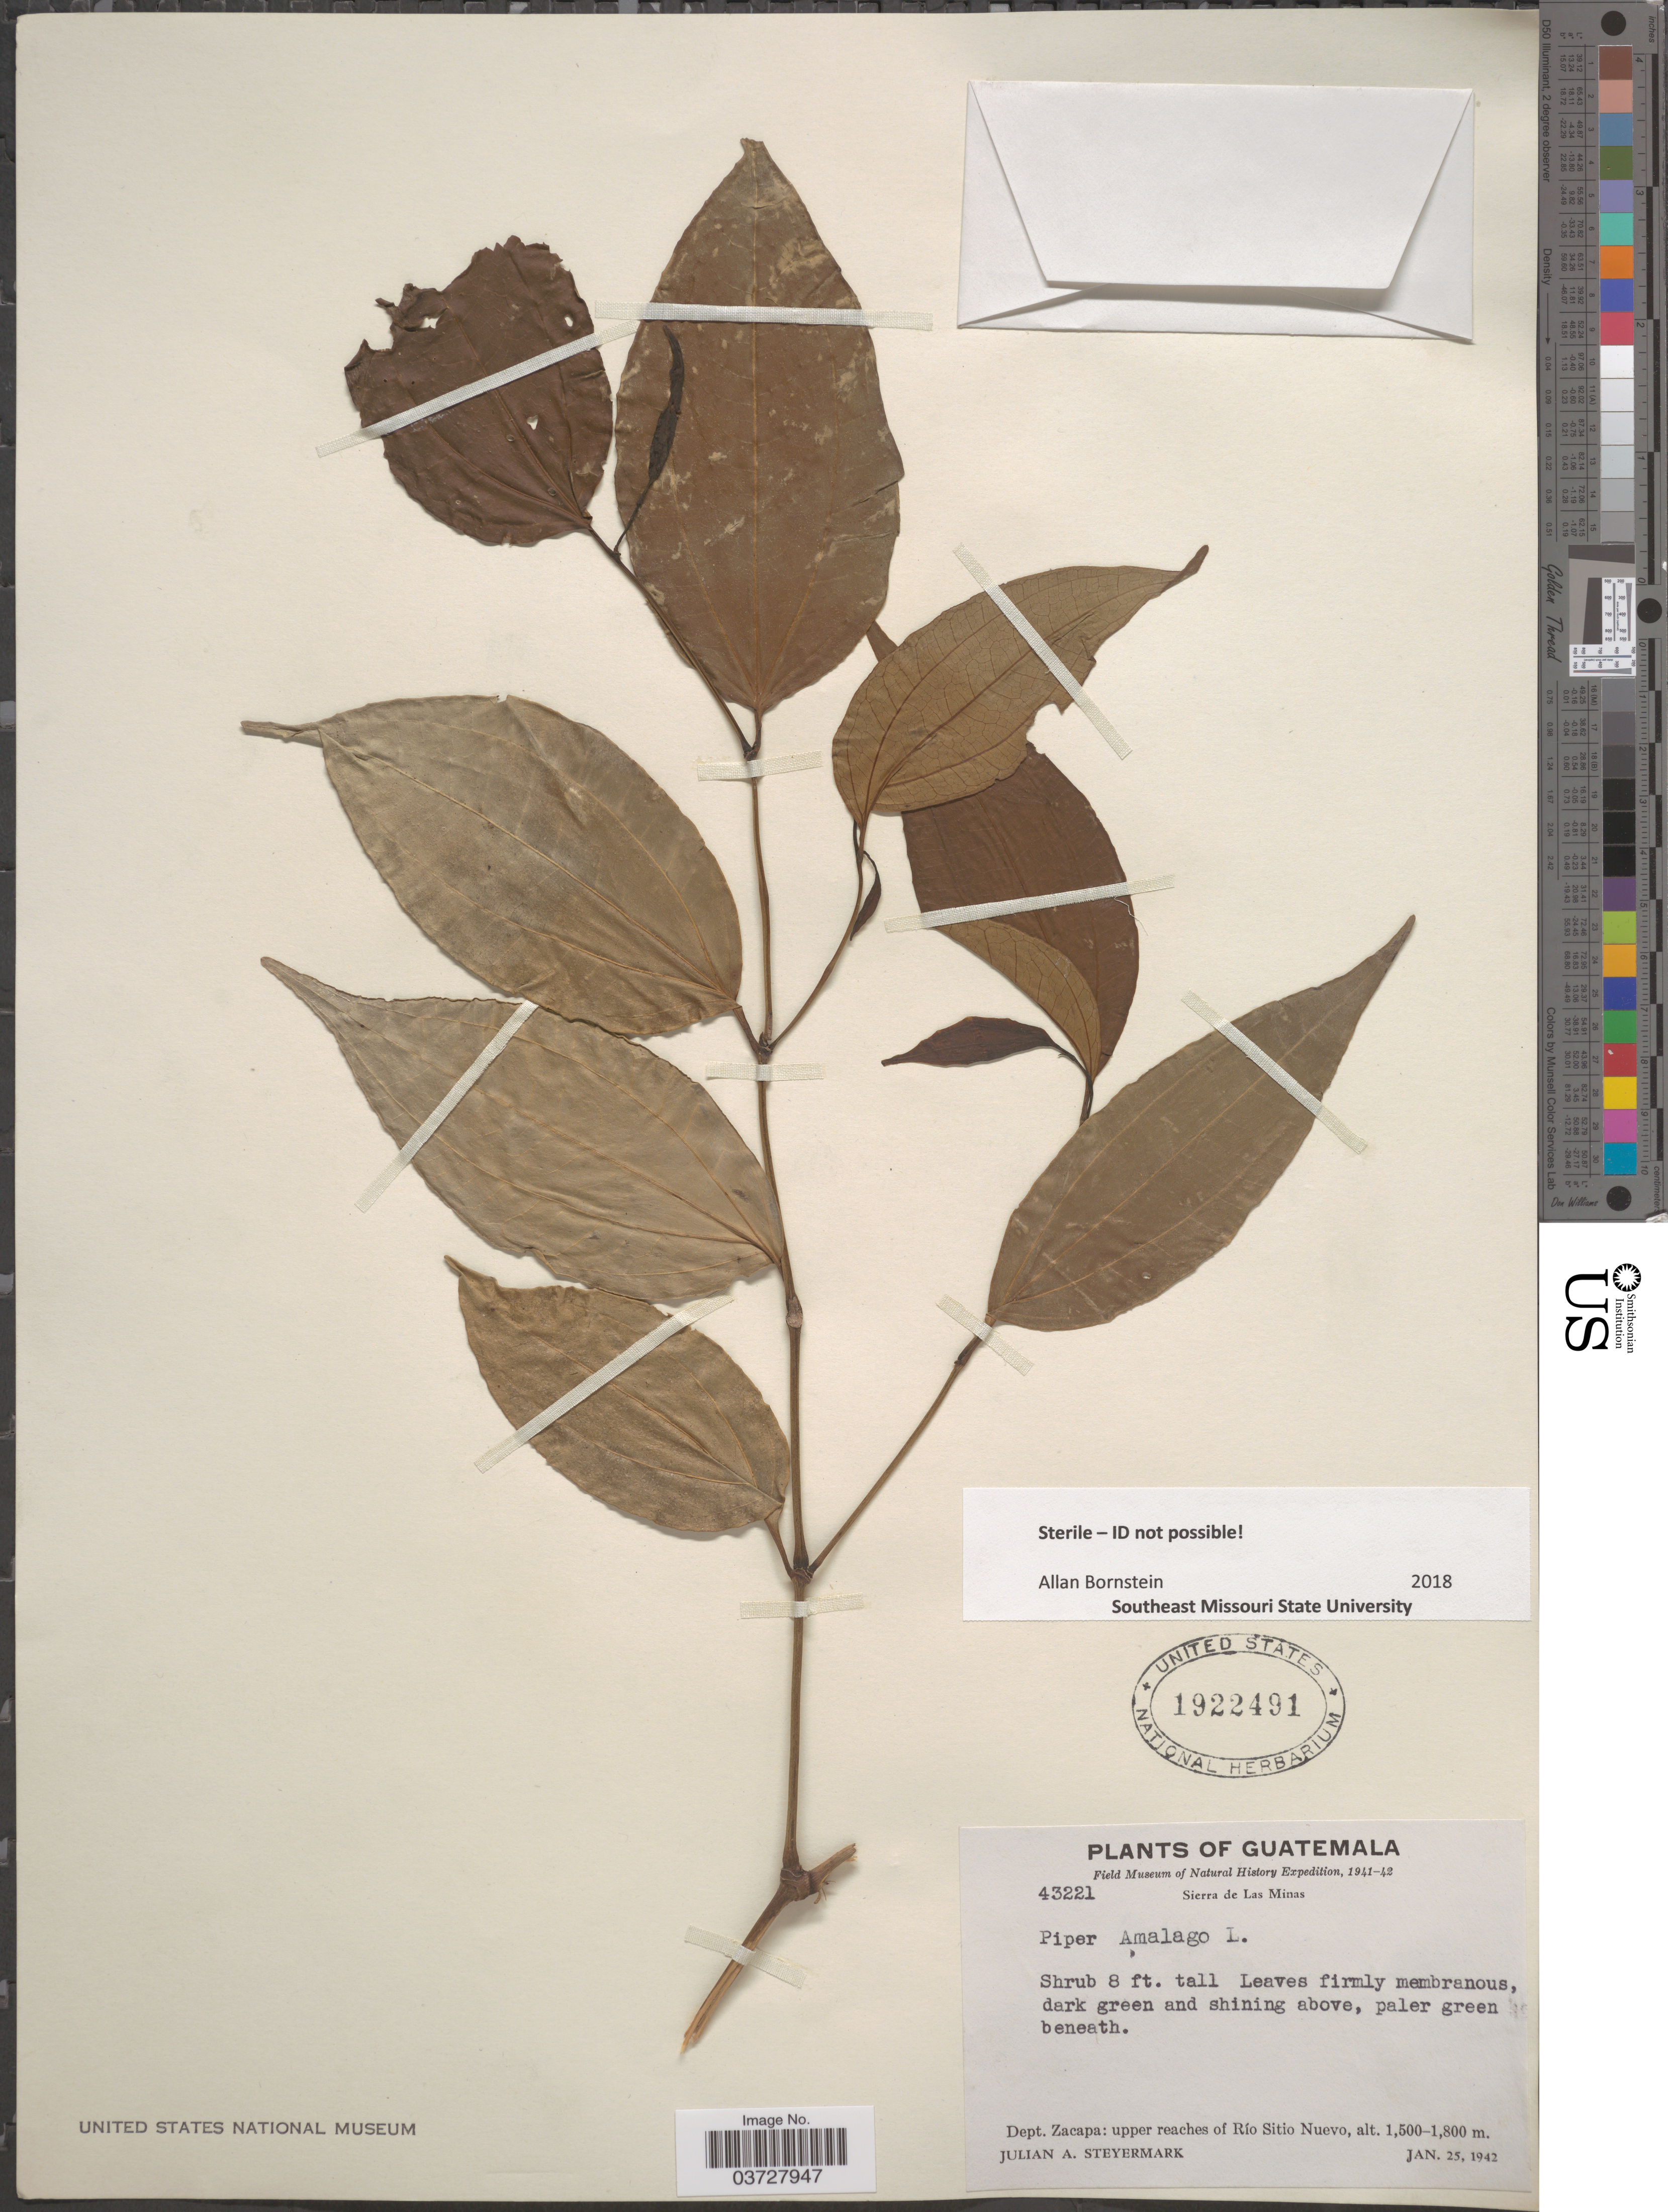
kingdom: Plantae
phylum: Tracheophyta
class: Magnoliopsida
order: Piperales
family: Piperaceae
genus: Piper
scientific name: Piper sp.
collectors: J. Steyermark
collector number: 43221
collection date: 1942-01-25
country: Guatemala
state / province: Zacapa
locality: Dept. Zacapa: upper reaches of Río Sitio Nuevo.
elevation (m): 1500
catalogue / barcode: US 1922491